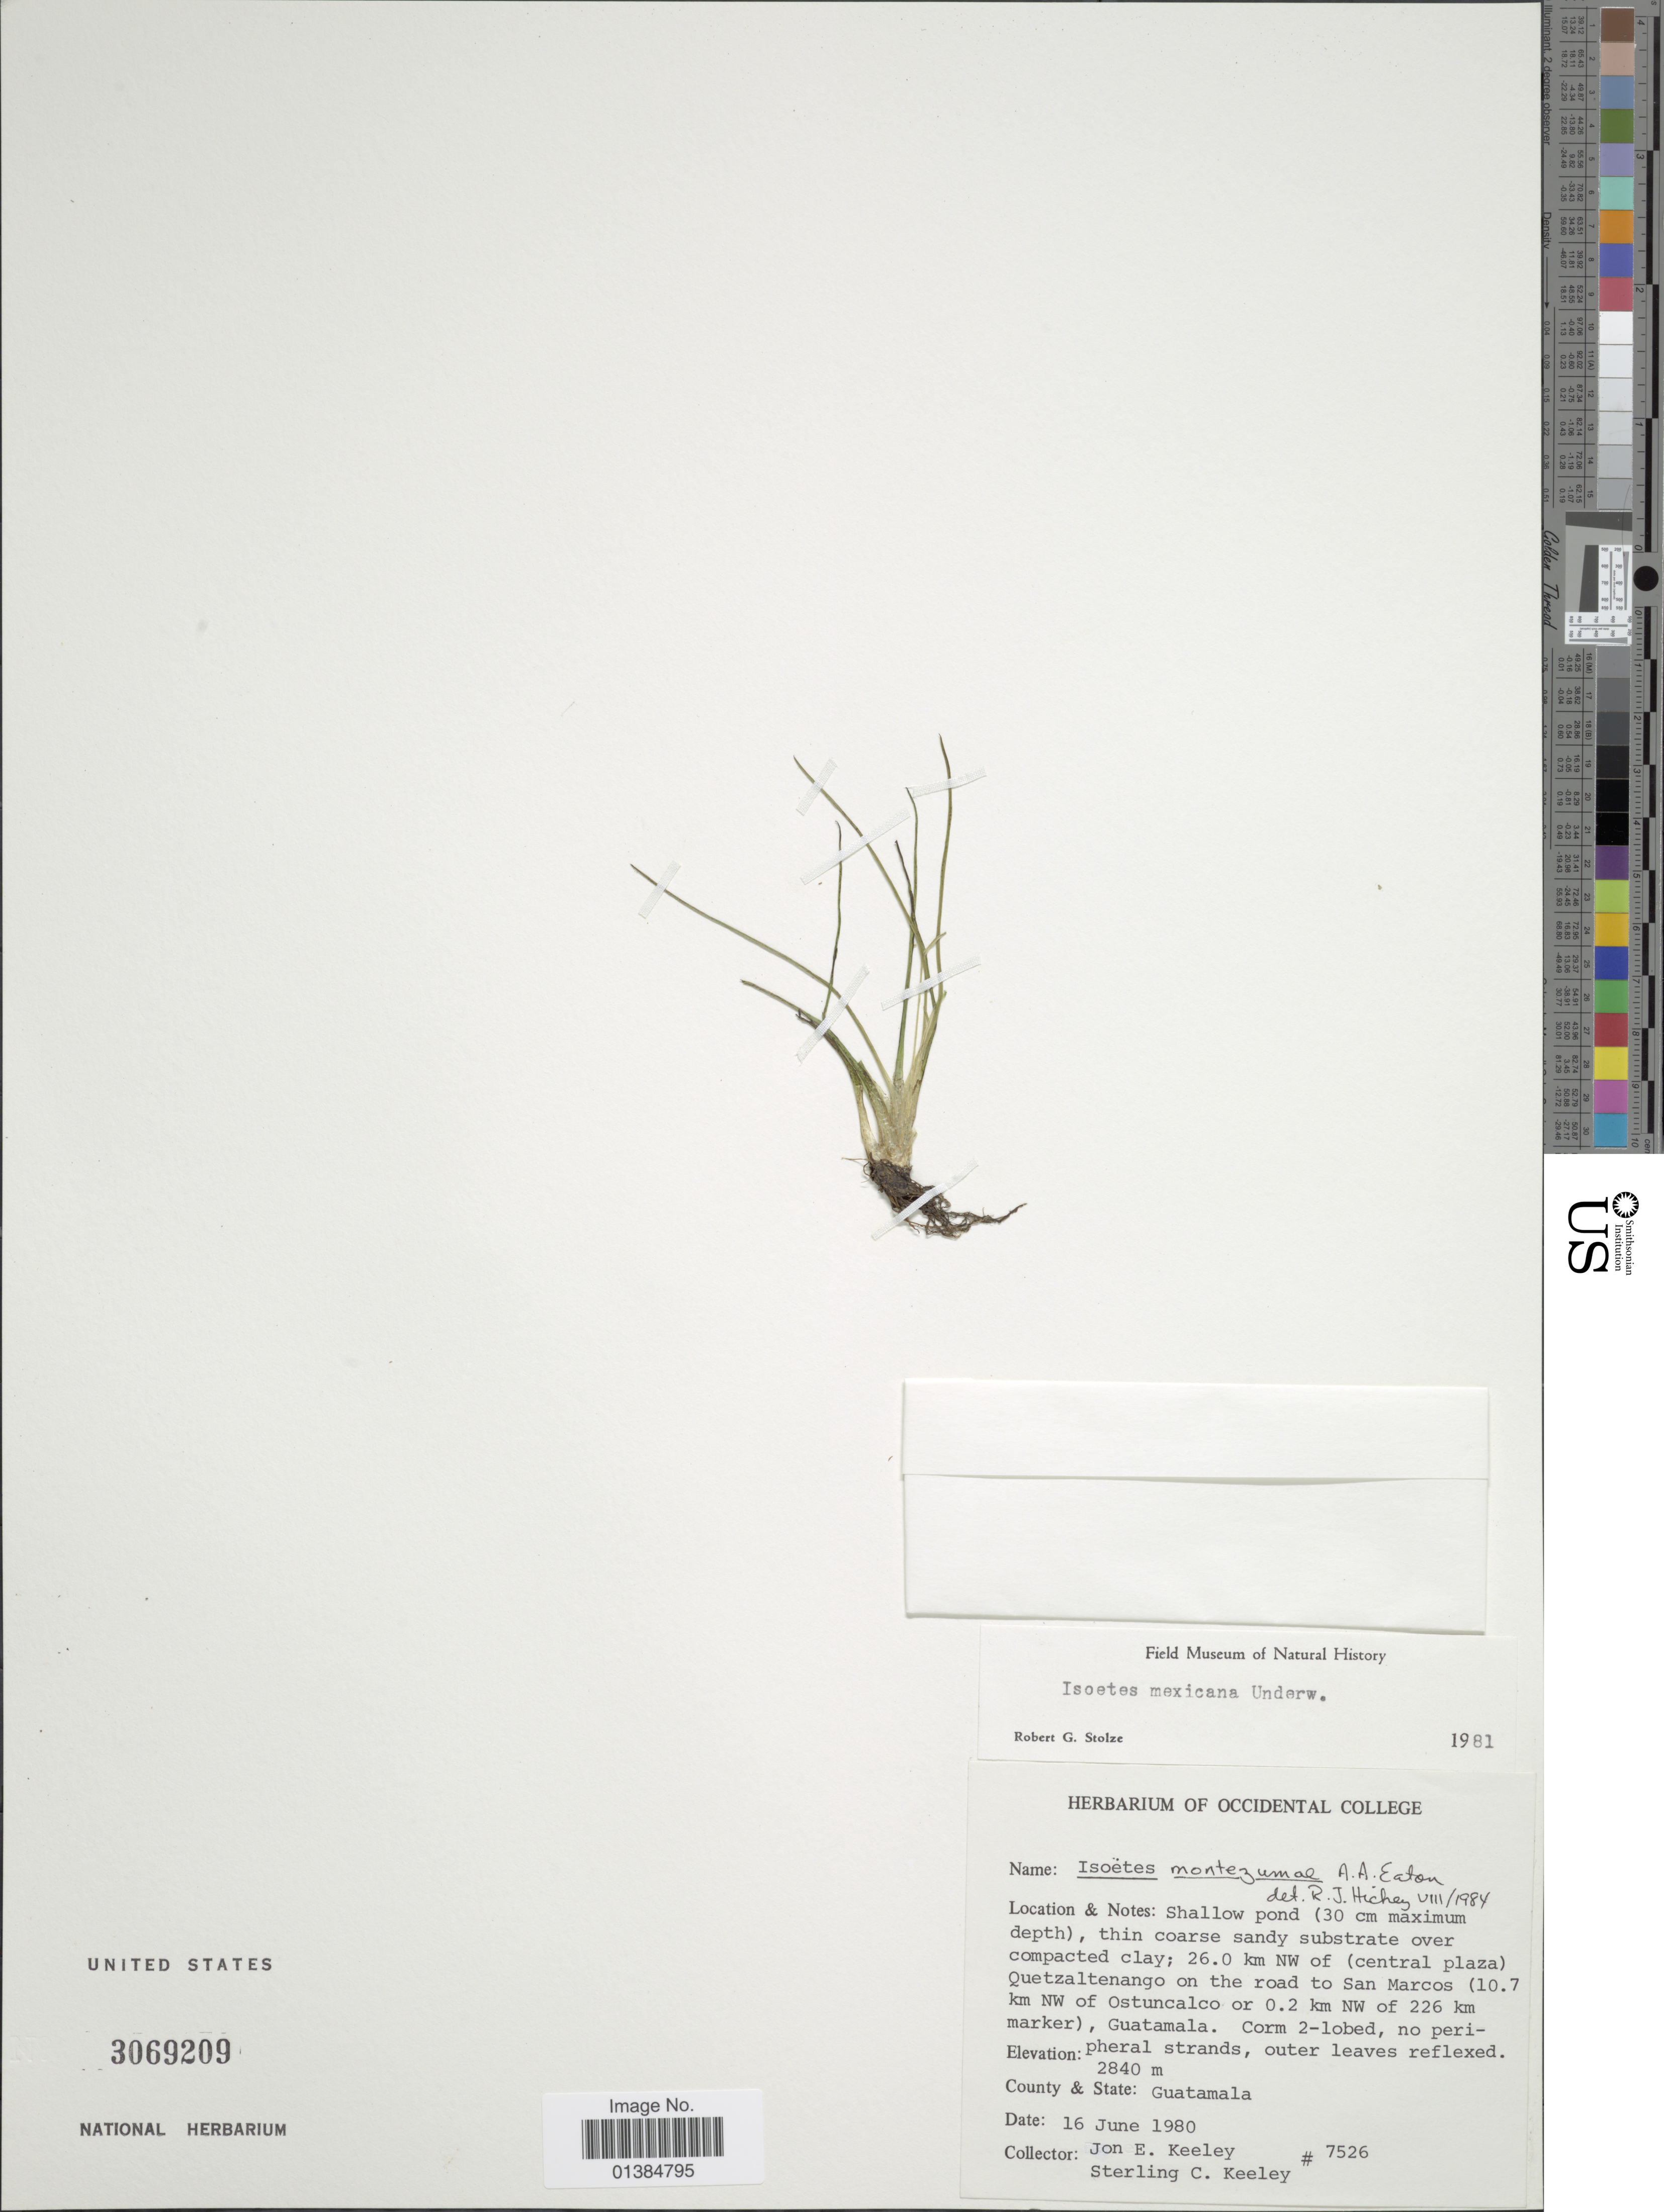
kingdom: Plantae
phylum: Tracheophyta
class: Lycopodiopsida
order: Isoetales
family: Isoetaceae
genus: Isoetes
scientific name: Isoetes montezumae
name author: A.A. Eaton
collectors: J. E. Keeley & S. C. Keeley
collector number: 7526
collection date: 1980-06-16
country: Guatemala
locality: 26.0 km NW of (central plaza) Quetzaltenango on the road to San Marcos (10.7 km NW of Ostuncalco or 0.2 km NW of 226 km marker).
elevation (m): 2840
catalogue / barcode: US 3069209